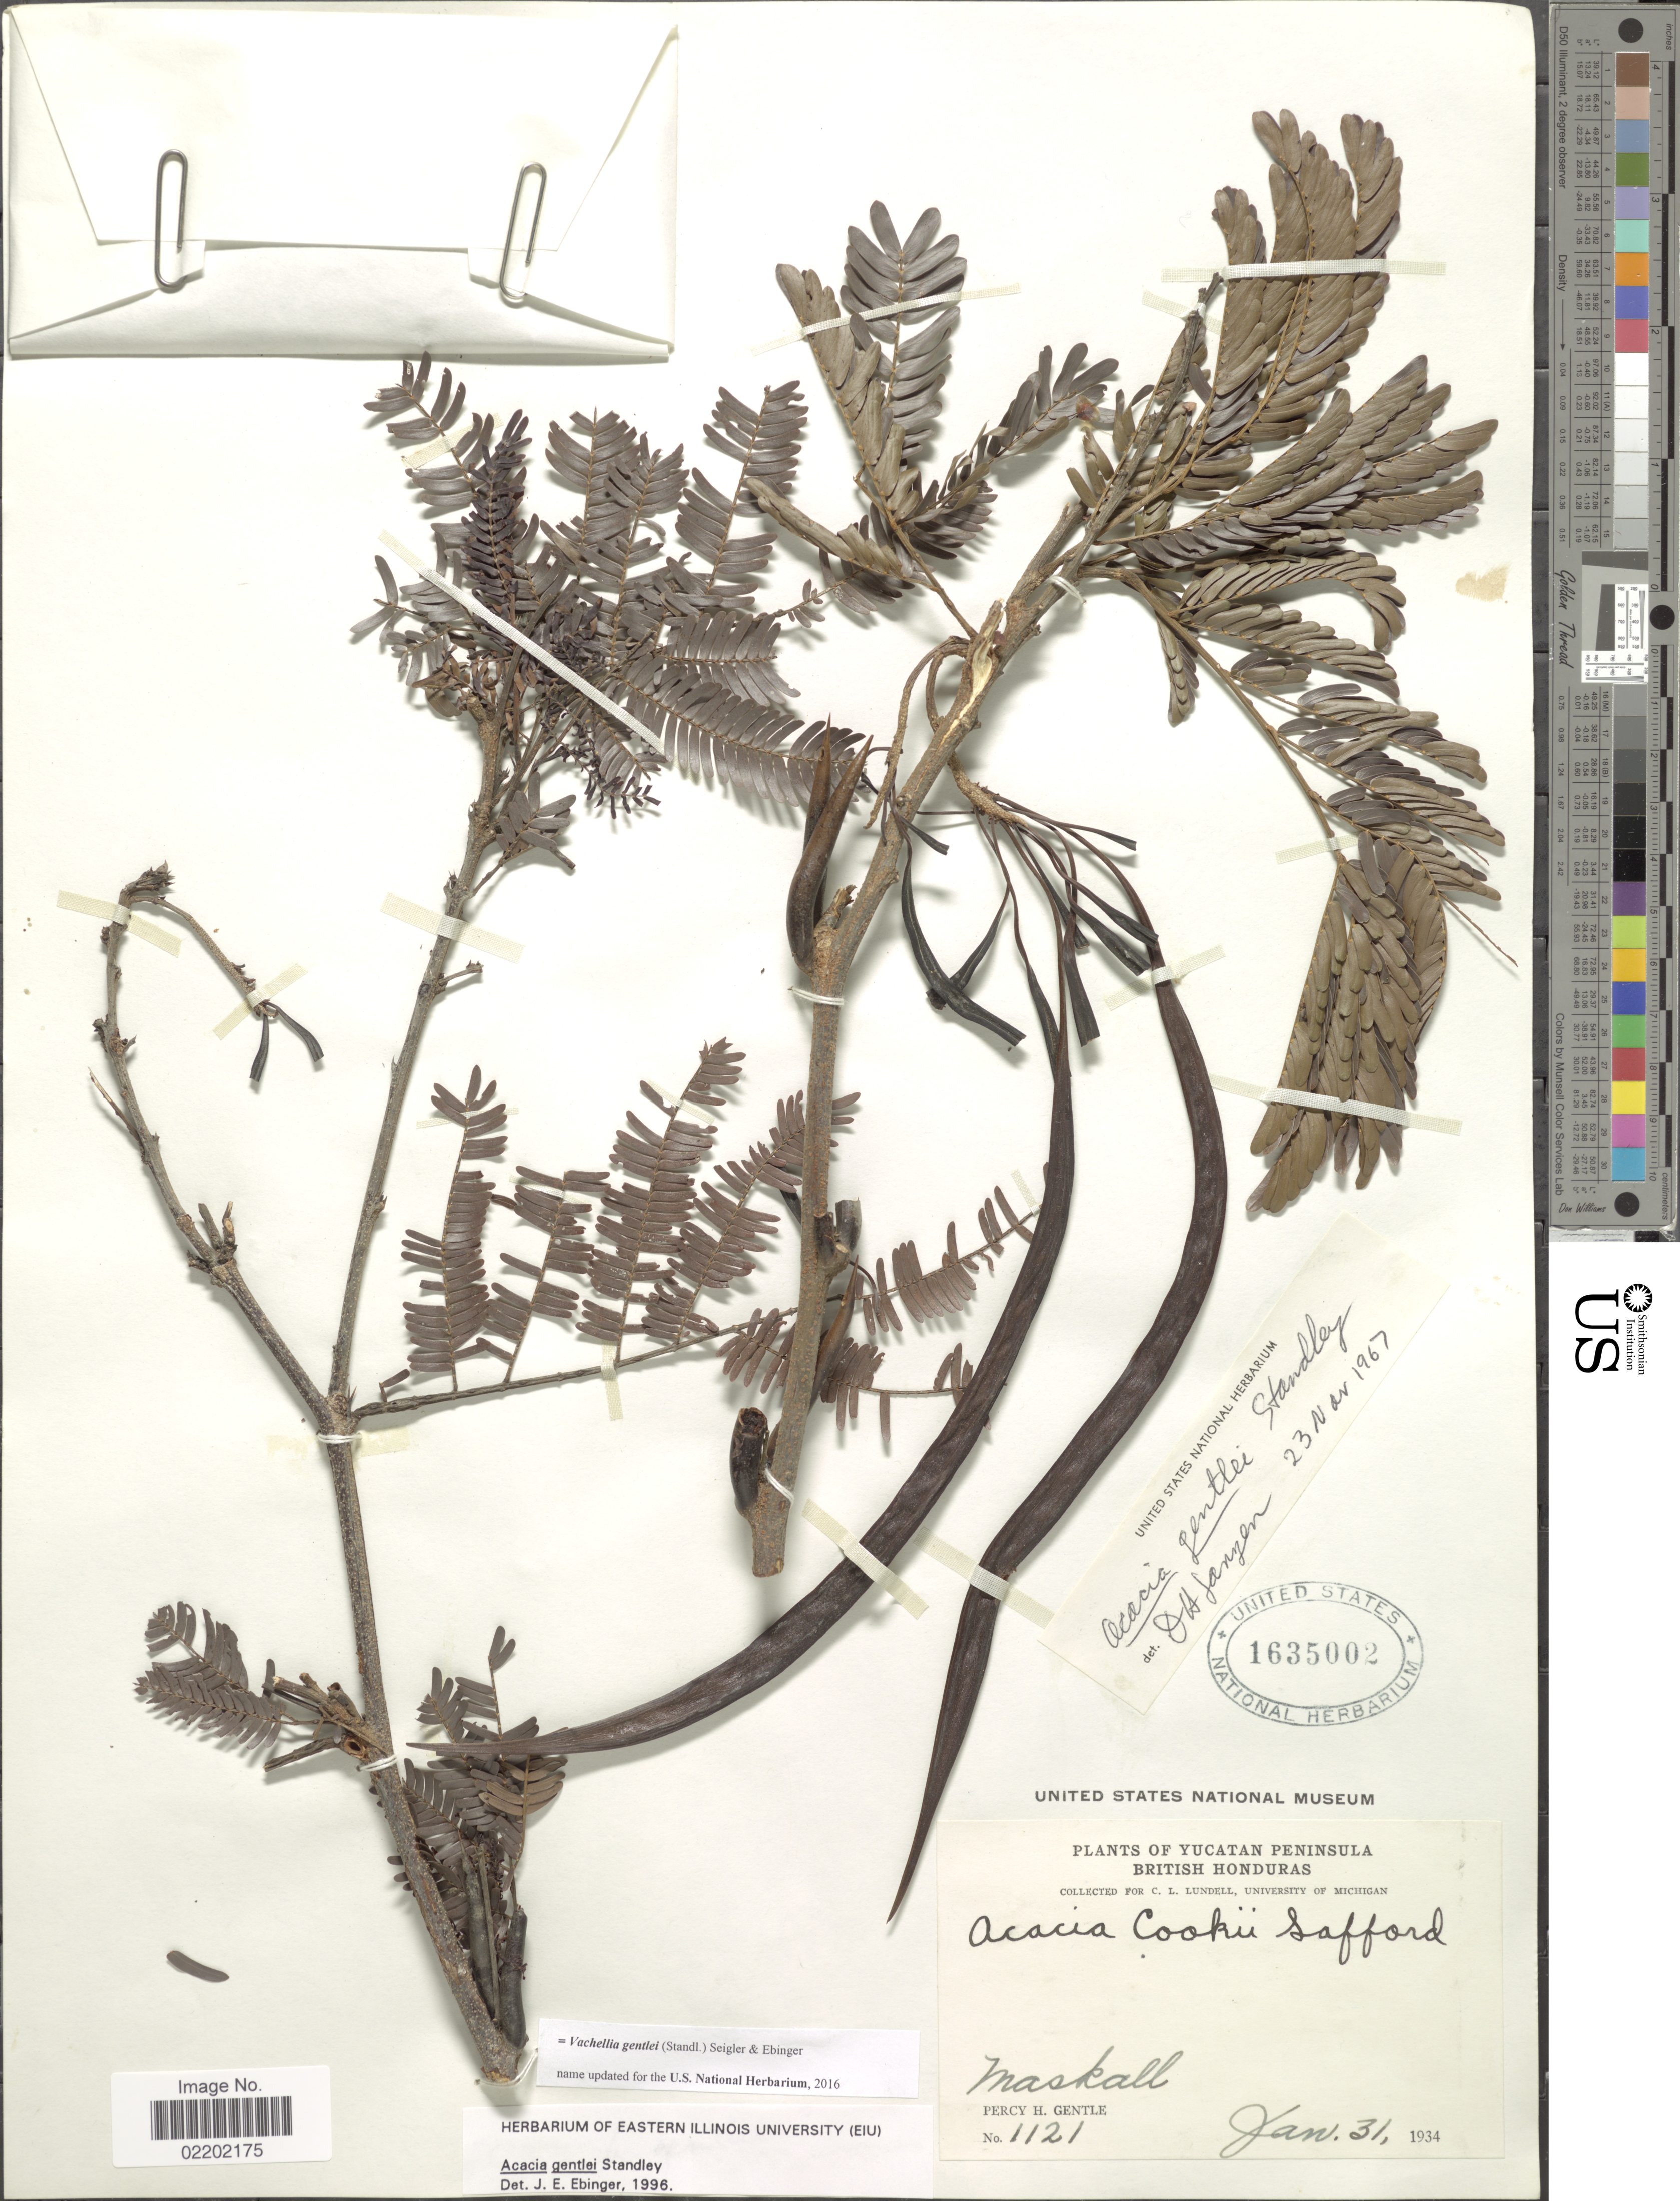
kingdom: Plantae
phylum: Tracheophyta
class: Magnoliopsida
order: Fabales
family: Fabaceae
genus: Vachellia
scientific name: Vachellia gentlei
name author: (Standl.) Seigler & Ebinger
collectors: P. H. Gentle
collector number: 1121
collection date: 1934-01-31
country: Belize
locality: Yucatan Peninsula, British Honduras, Maskall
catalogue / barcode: US 1635002